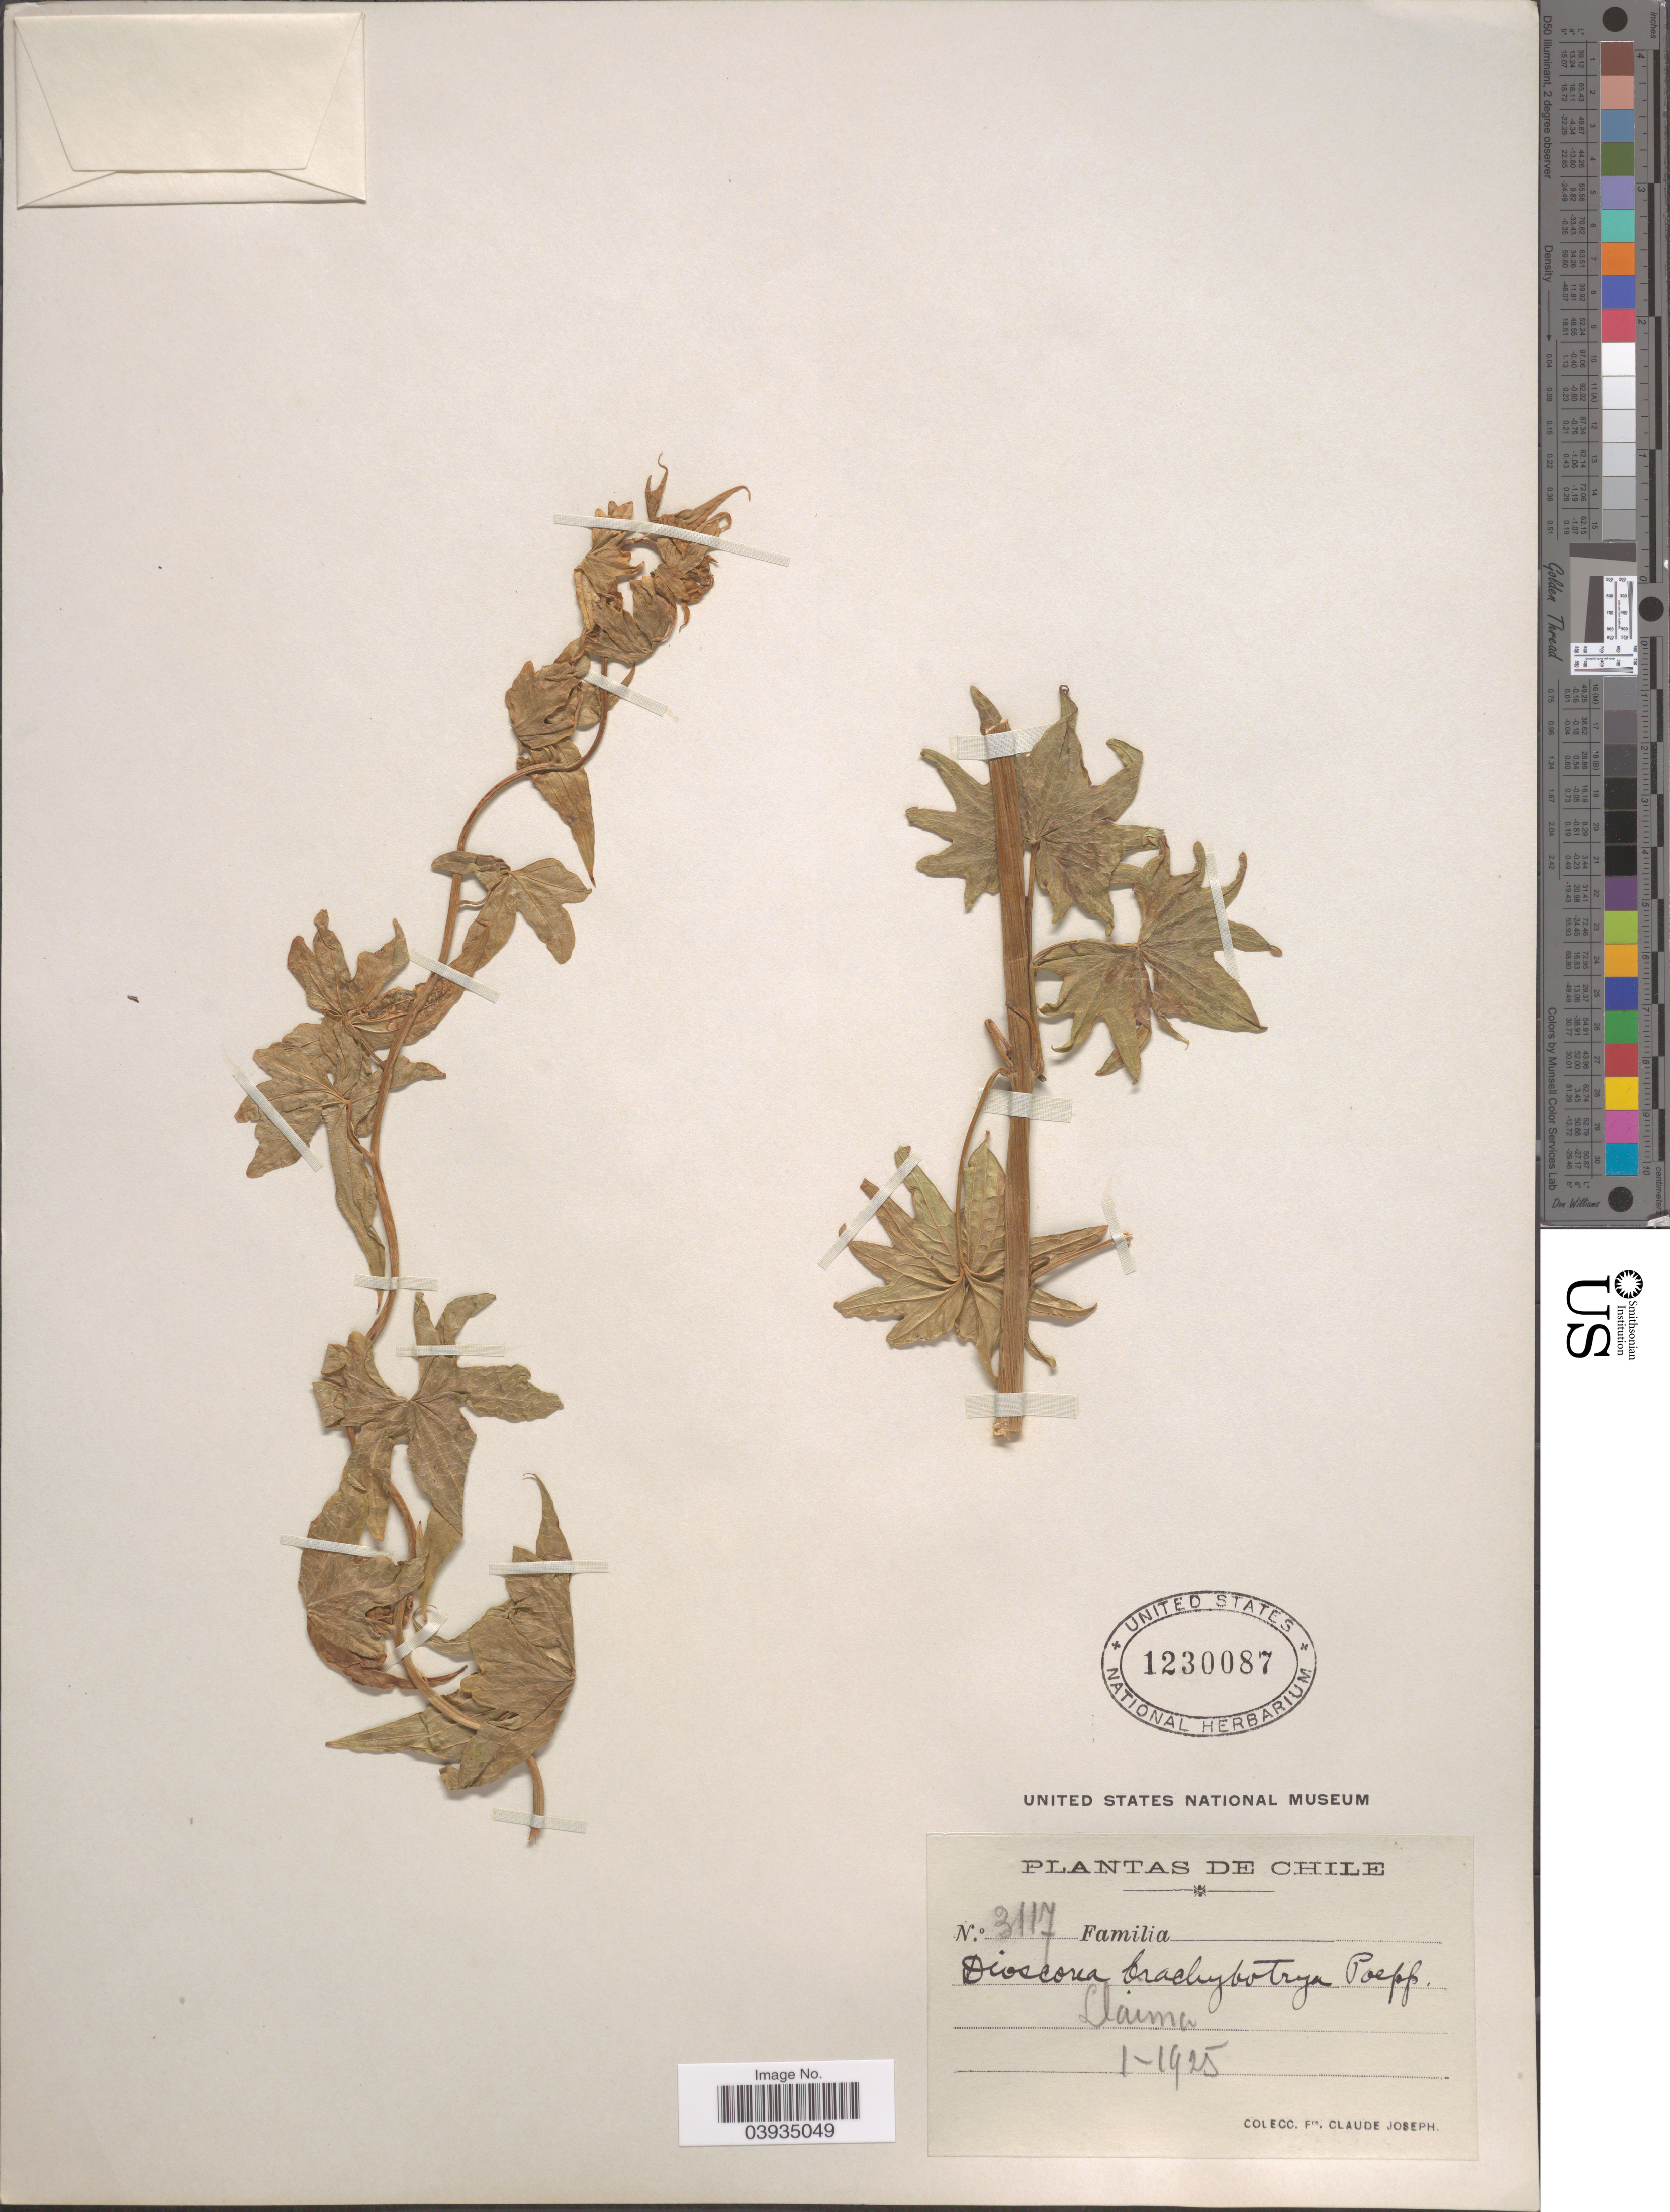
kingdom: Plantae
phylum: Tracheophyta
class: Liliopsida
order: Dioscoreales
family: Dioscoreaceae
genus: Dioscorea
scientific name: Dioscorea brachybotrya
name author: Poepp.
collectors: Bro. Claude-Joseph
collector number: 3117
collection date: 1925-01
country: Chile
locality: Llaima.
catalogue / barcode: US 1230087